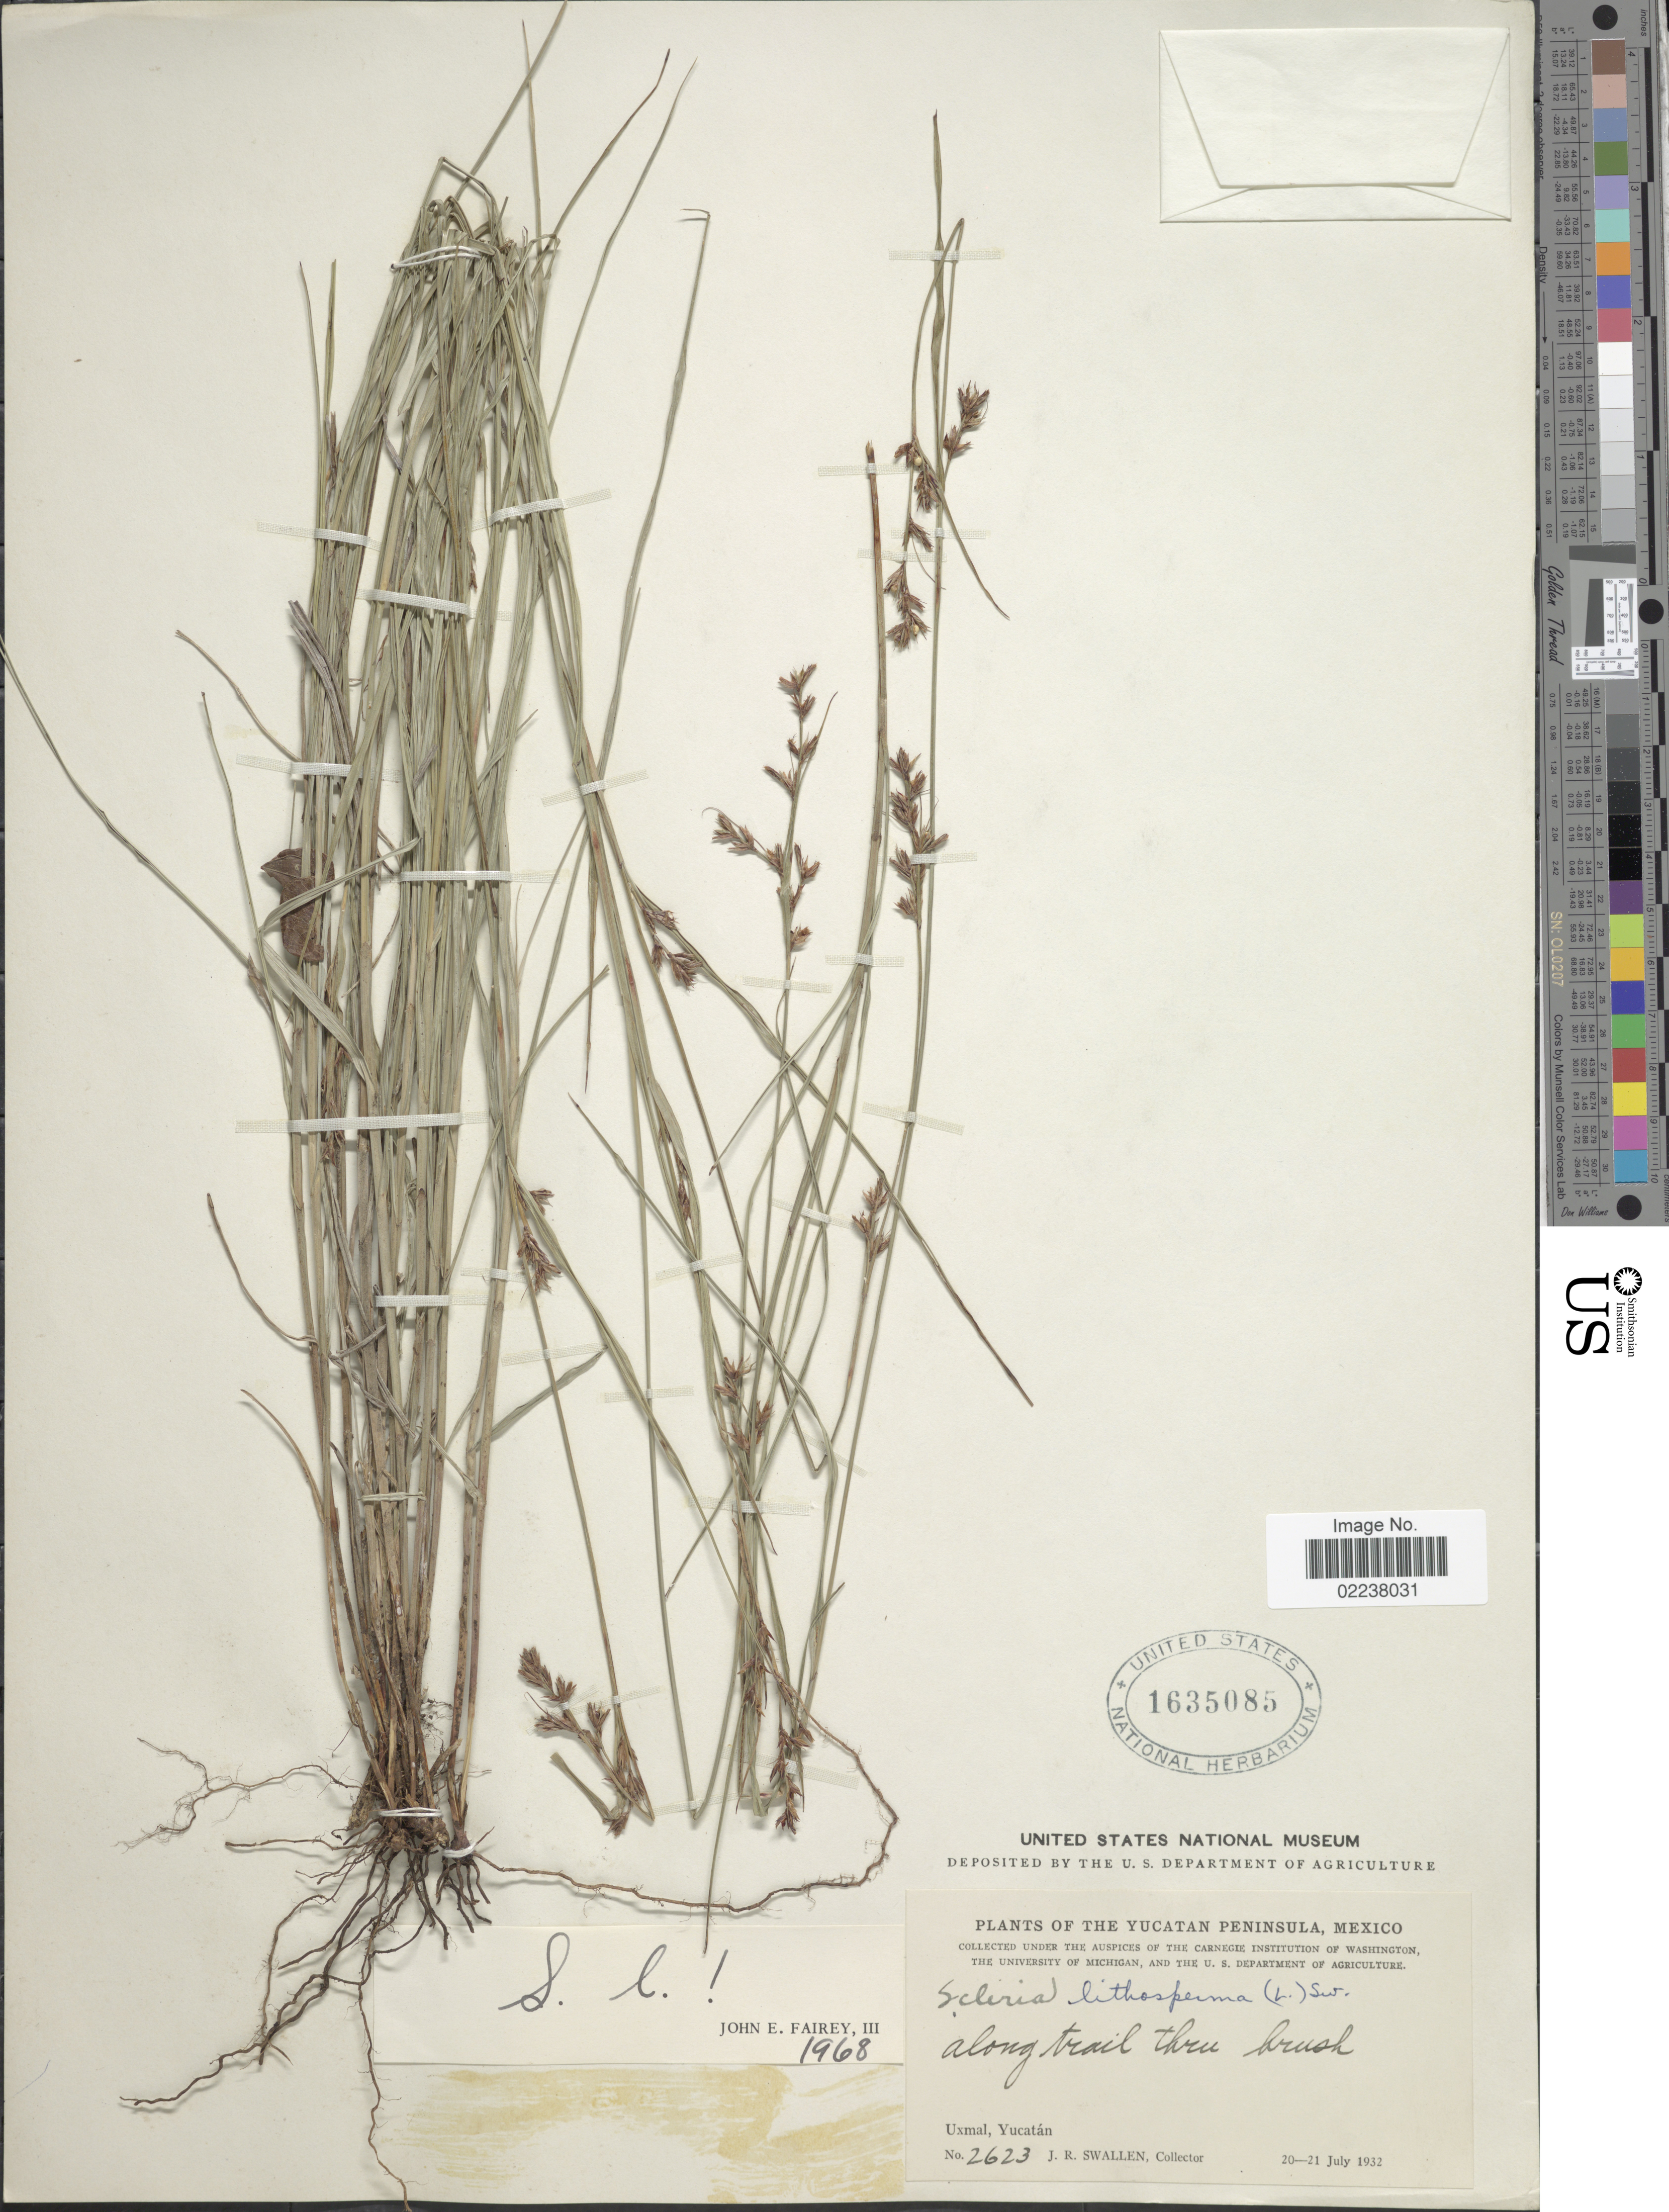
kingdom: Plantae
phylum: Tracheophyta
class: Liliopsida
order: Poales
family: Cyperaceae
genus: Scleria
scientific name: Scleria lithosperma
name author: (L.) Sw.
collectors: J. R. Swallen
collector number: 2623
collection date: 1932-07-20/1932-07-21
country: Mexico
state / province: Yucatán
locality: Uxmal, Yucatan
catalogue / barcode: US 1635085